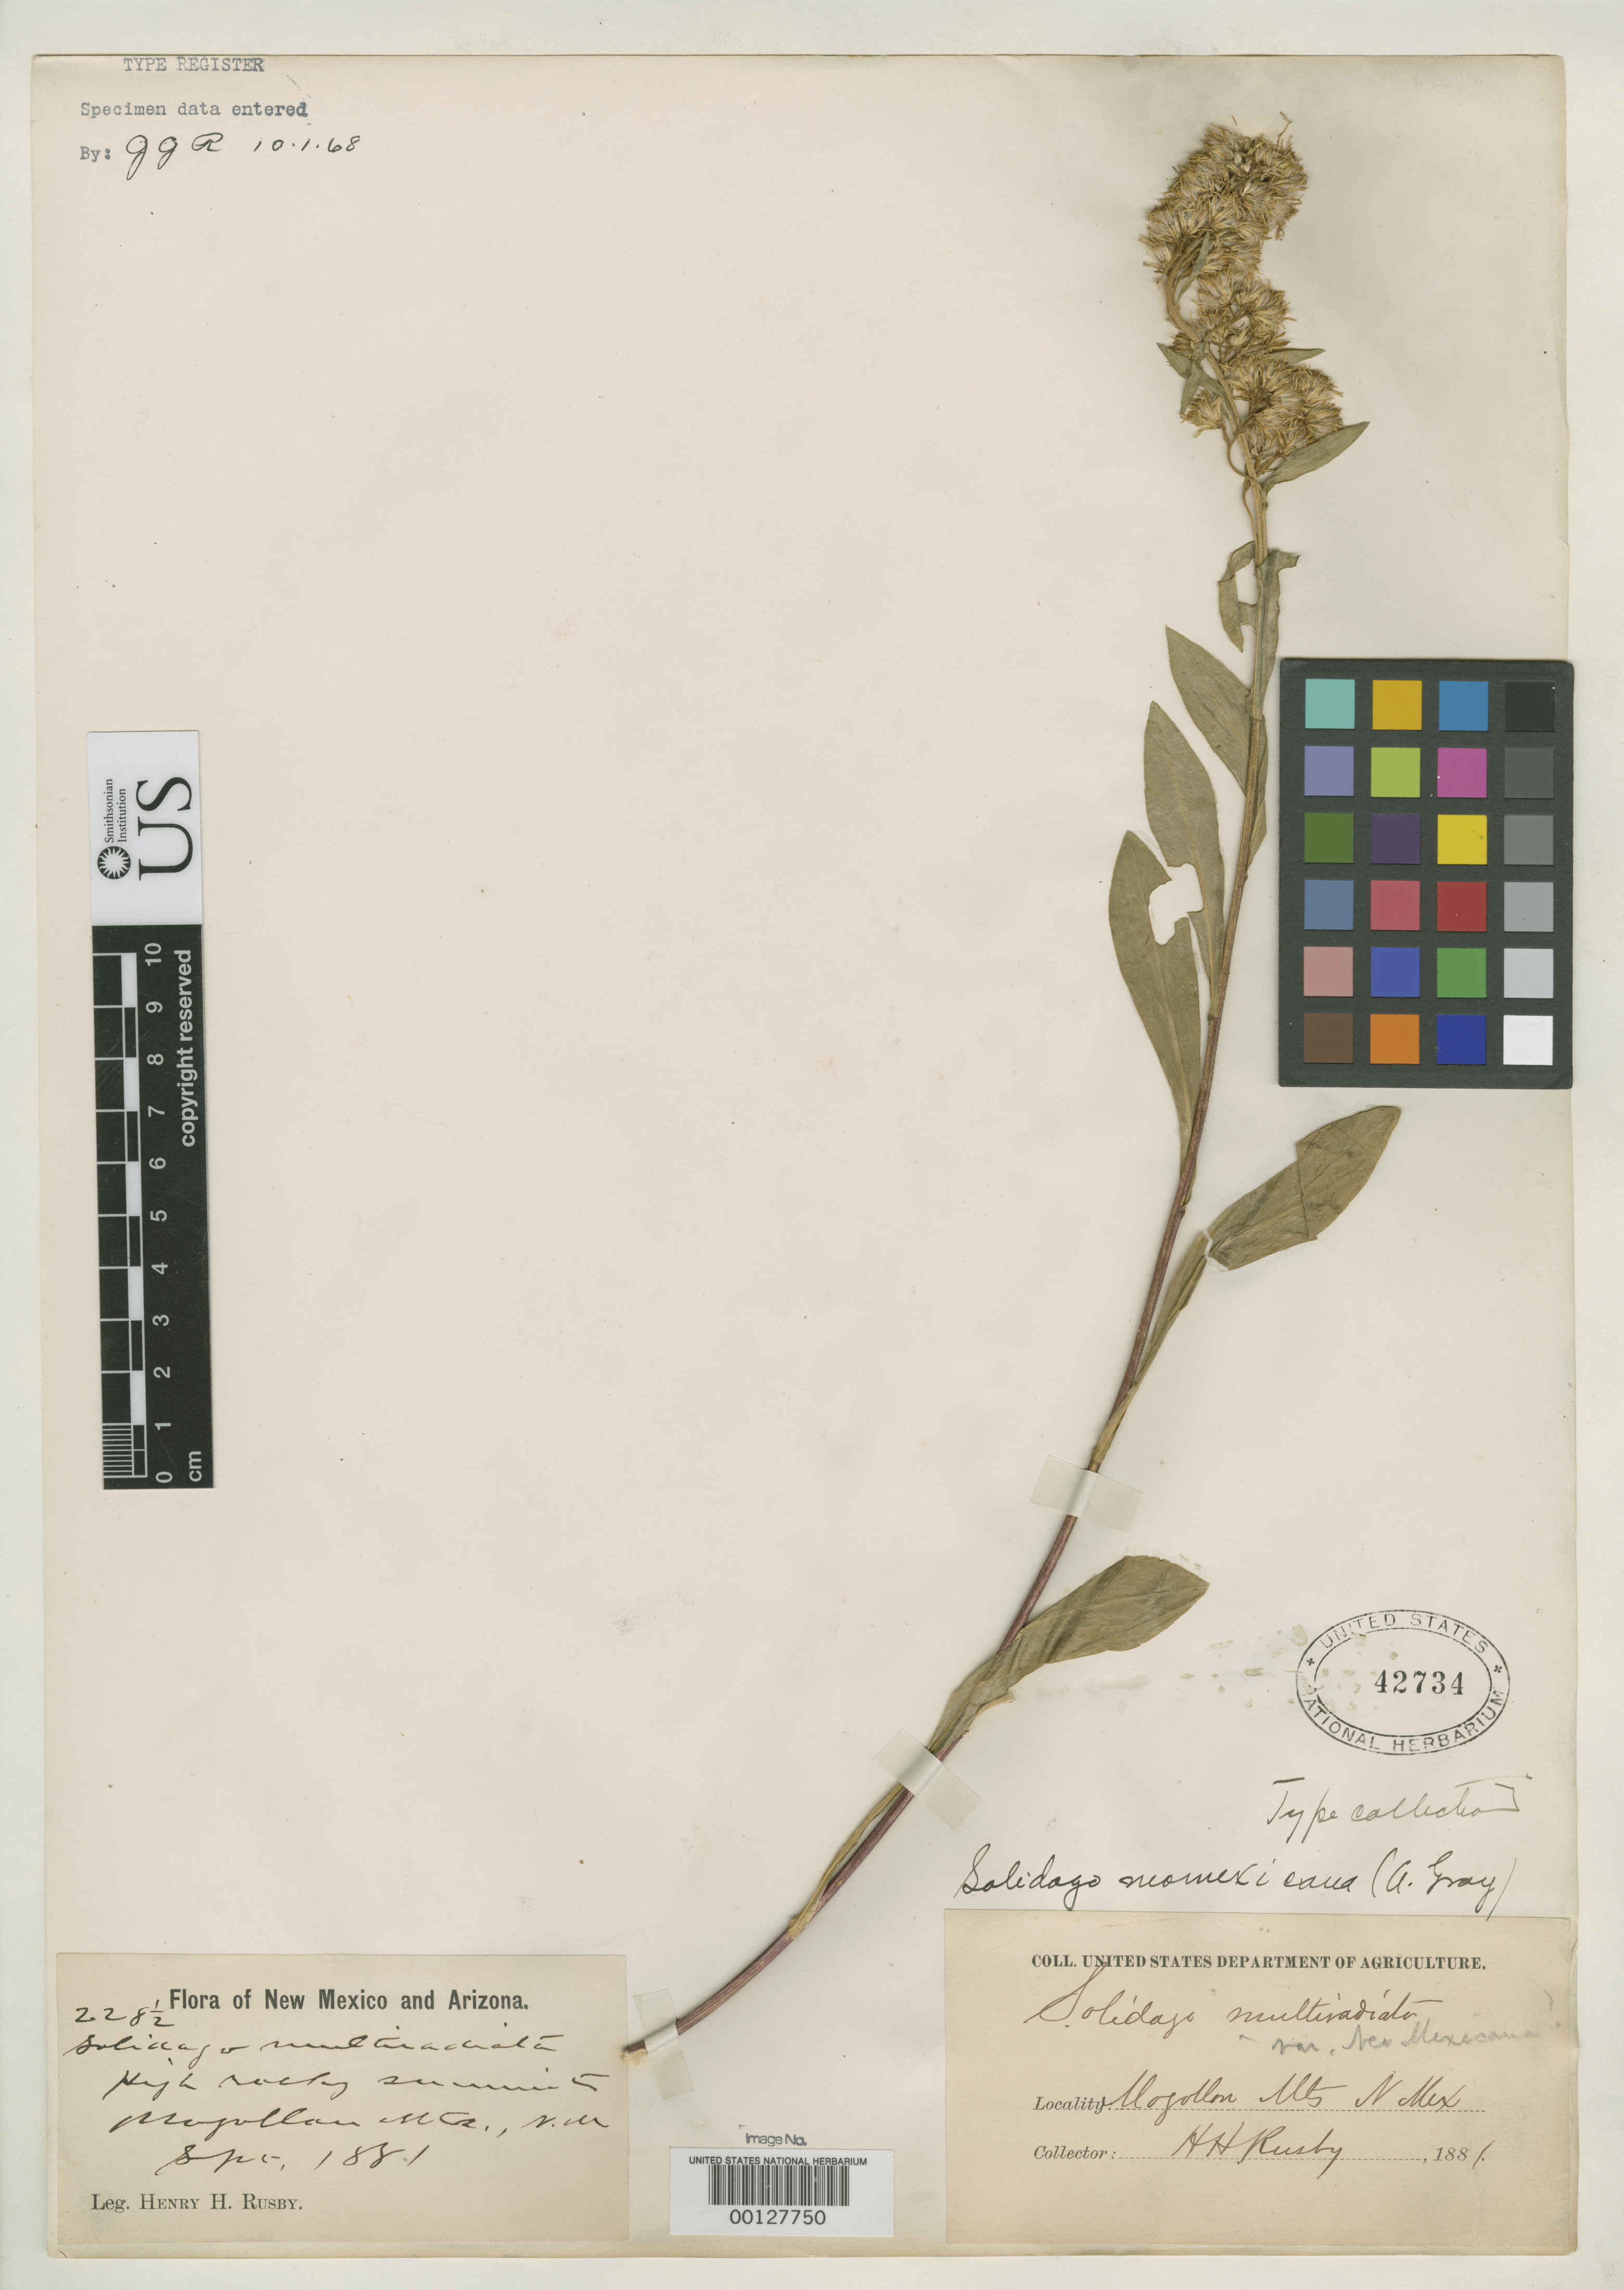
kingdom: Plantae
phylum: Tracheophyta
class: Magnoliopsida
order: Asterales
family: Asteraceae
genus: Solidago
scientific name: Solidago multiradiata var. neomexicana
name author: A. Gray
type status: Type Material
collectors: H. H. Rusby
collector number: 228.5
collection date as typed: Sep 1881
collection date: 1881-09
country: United States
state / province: New Mexico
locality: Mogollon Mts.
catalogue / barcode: US 42734